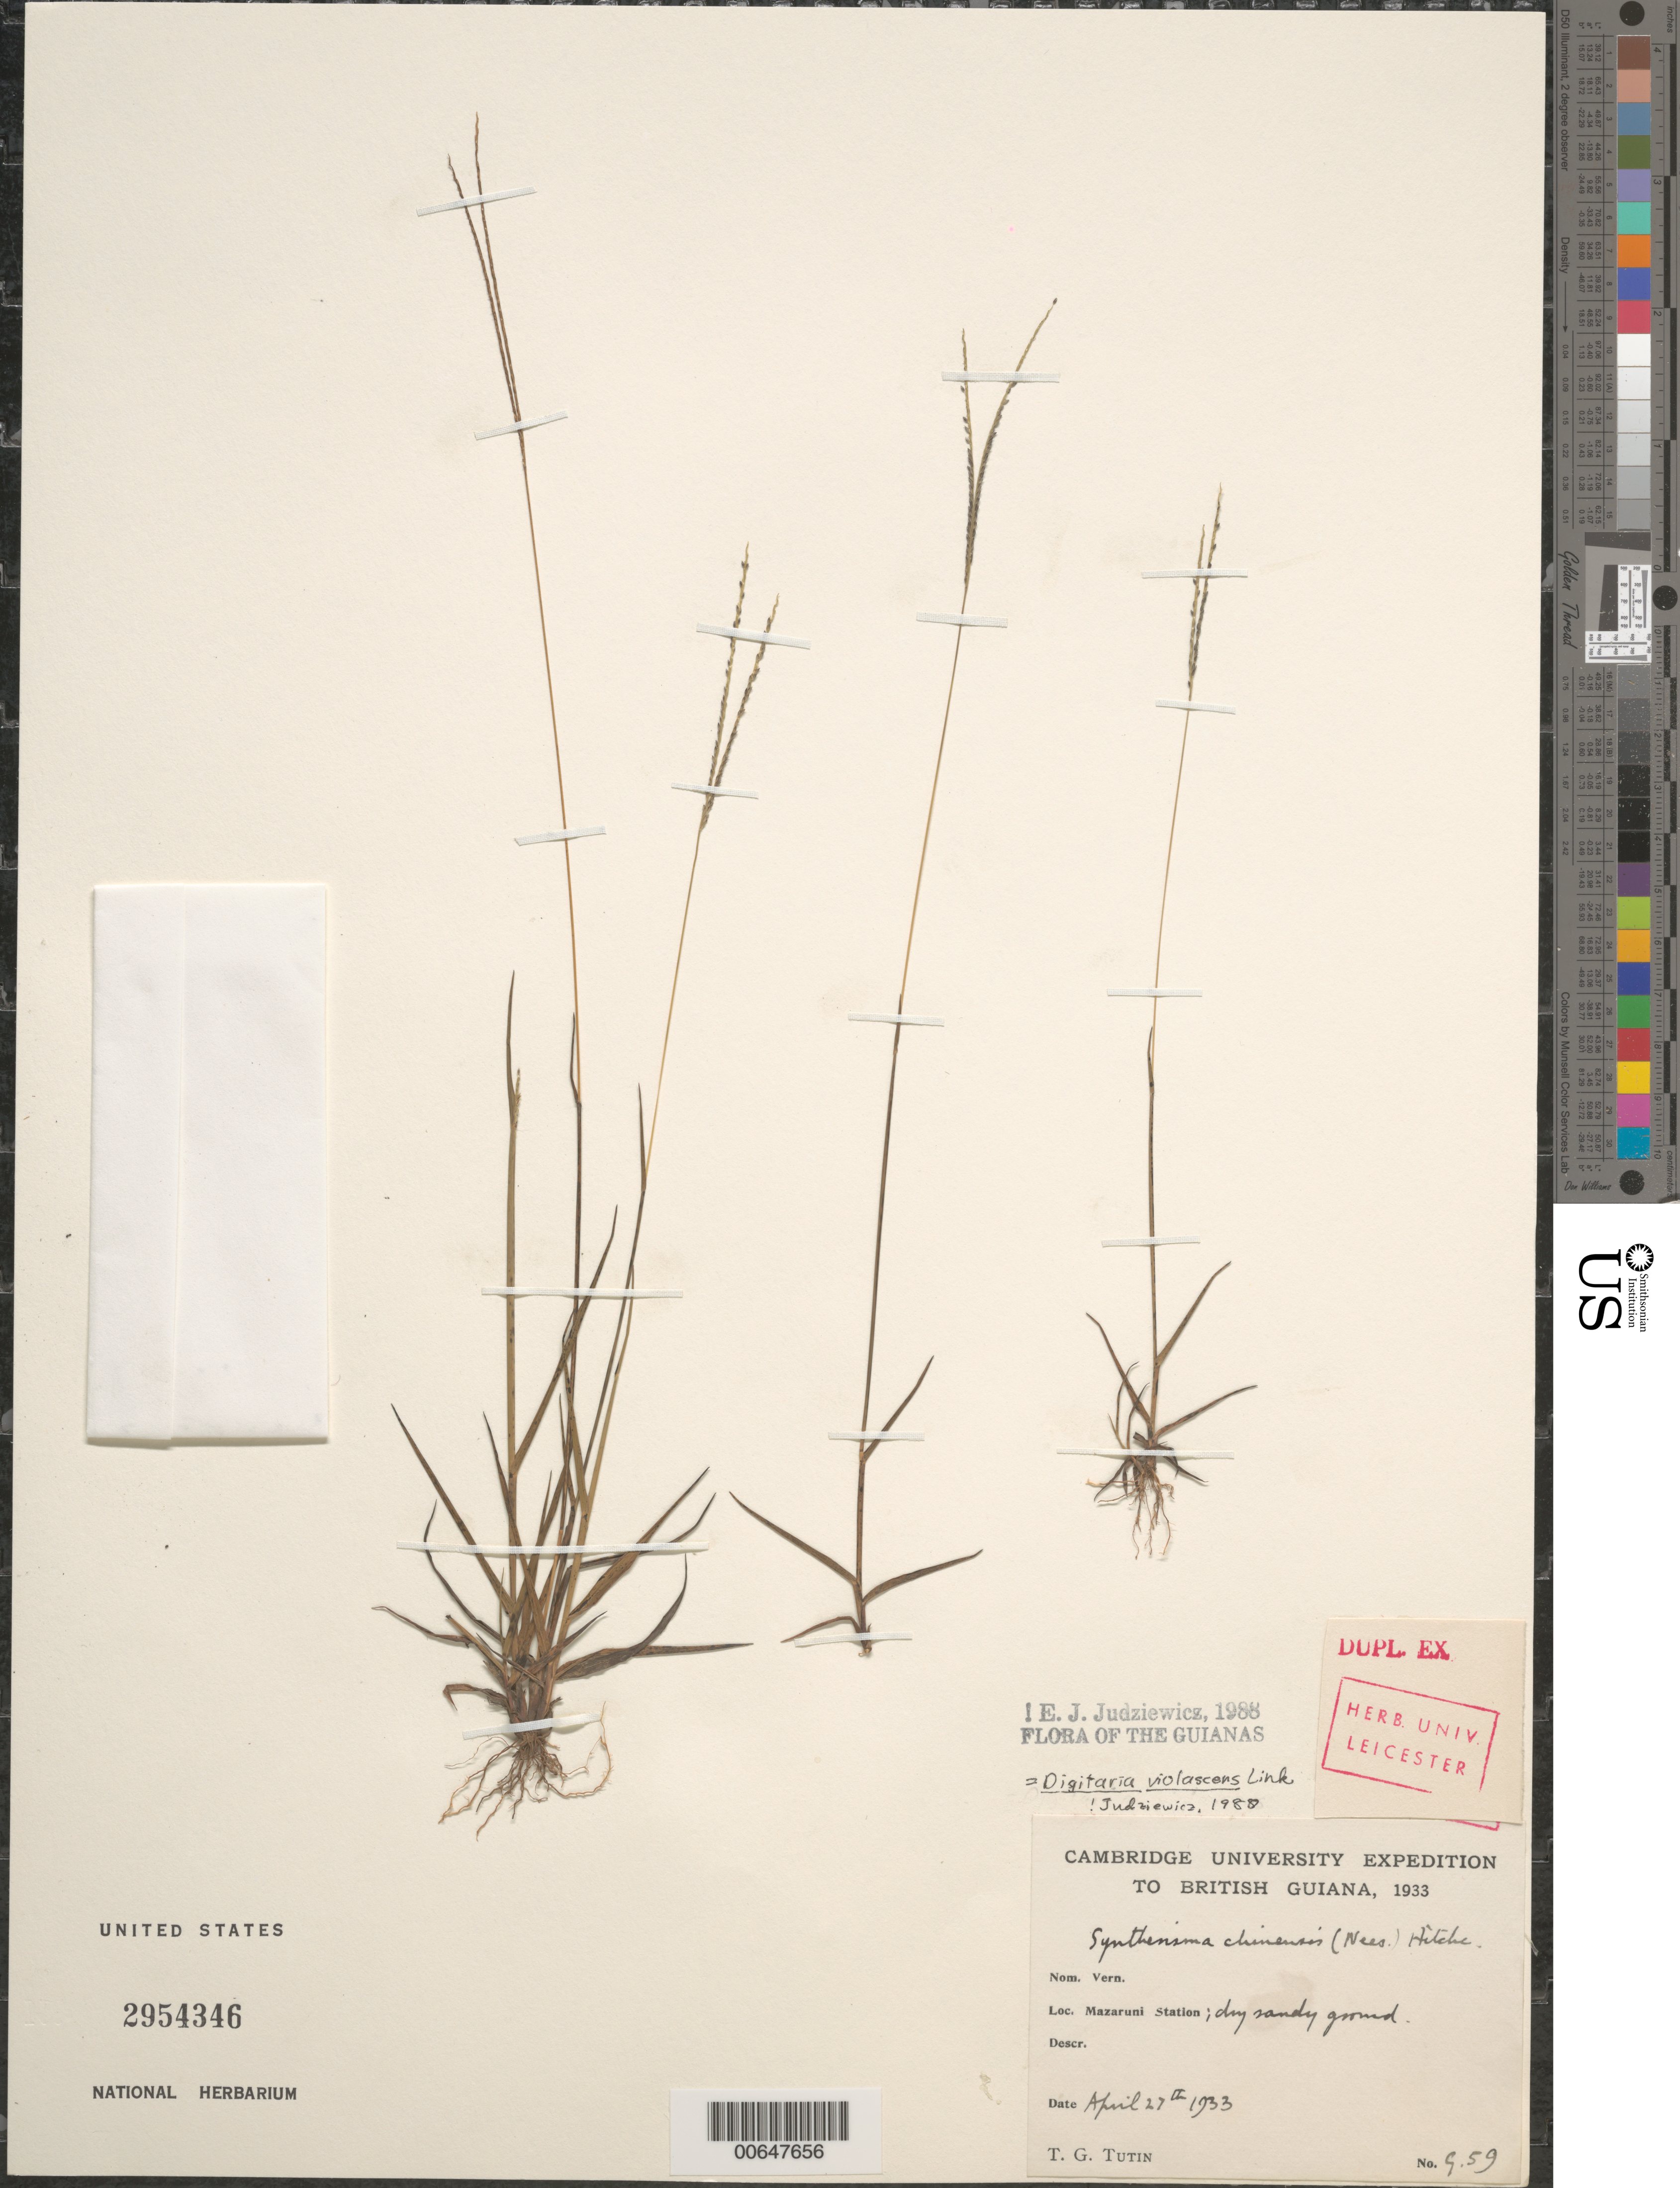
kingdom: Plantae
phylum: Tracheophyta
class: Liliopsida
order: Poales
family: Poaceae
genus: Digitaria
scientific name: Digitaria violascens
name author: Link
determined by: Judziewicz, E. J.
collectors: T. G. Tutin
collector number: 959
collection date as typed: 27-Apr-33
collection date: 1933-04-27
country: Guyana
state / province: Cuyuni-Mazaruni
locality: Mazaruni Station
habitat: Dry, sandy ground.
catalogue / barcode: US 2954346